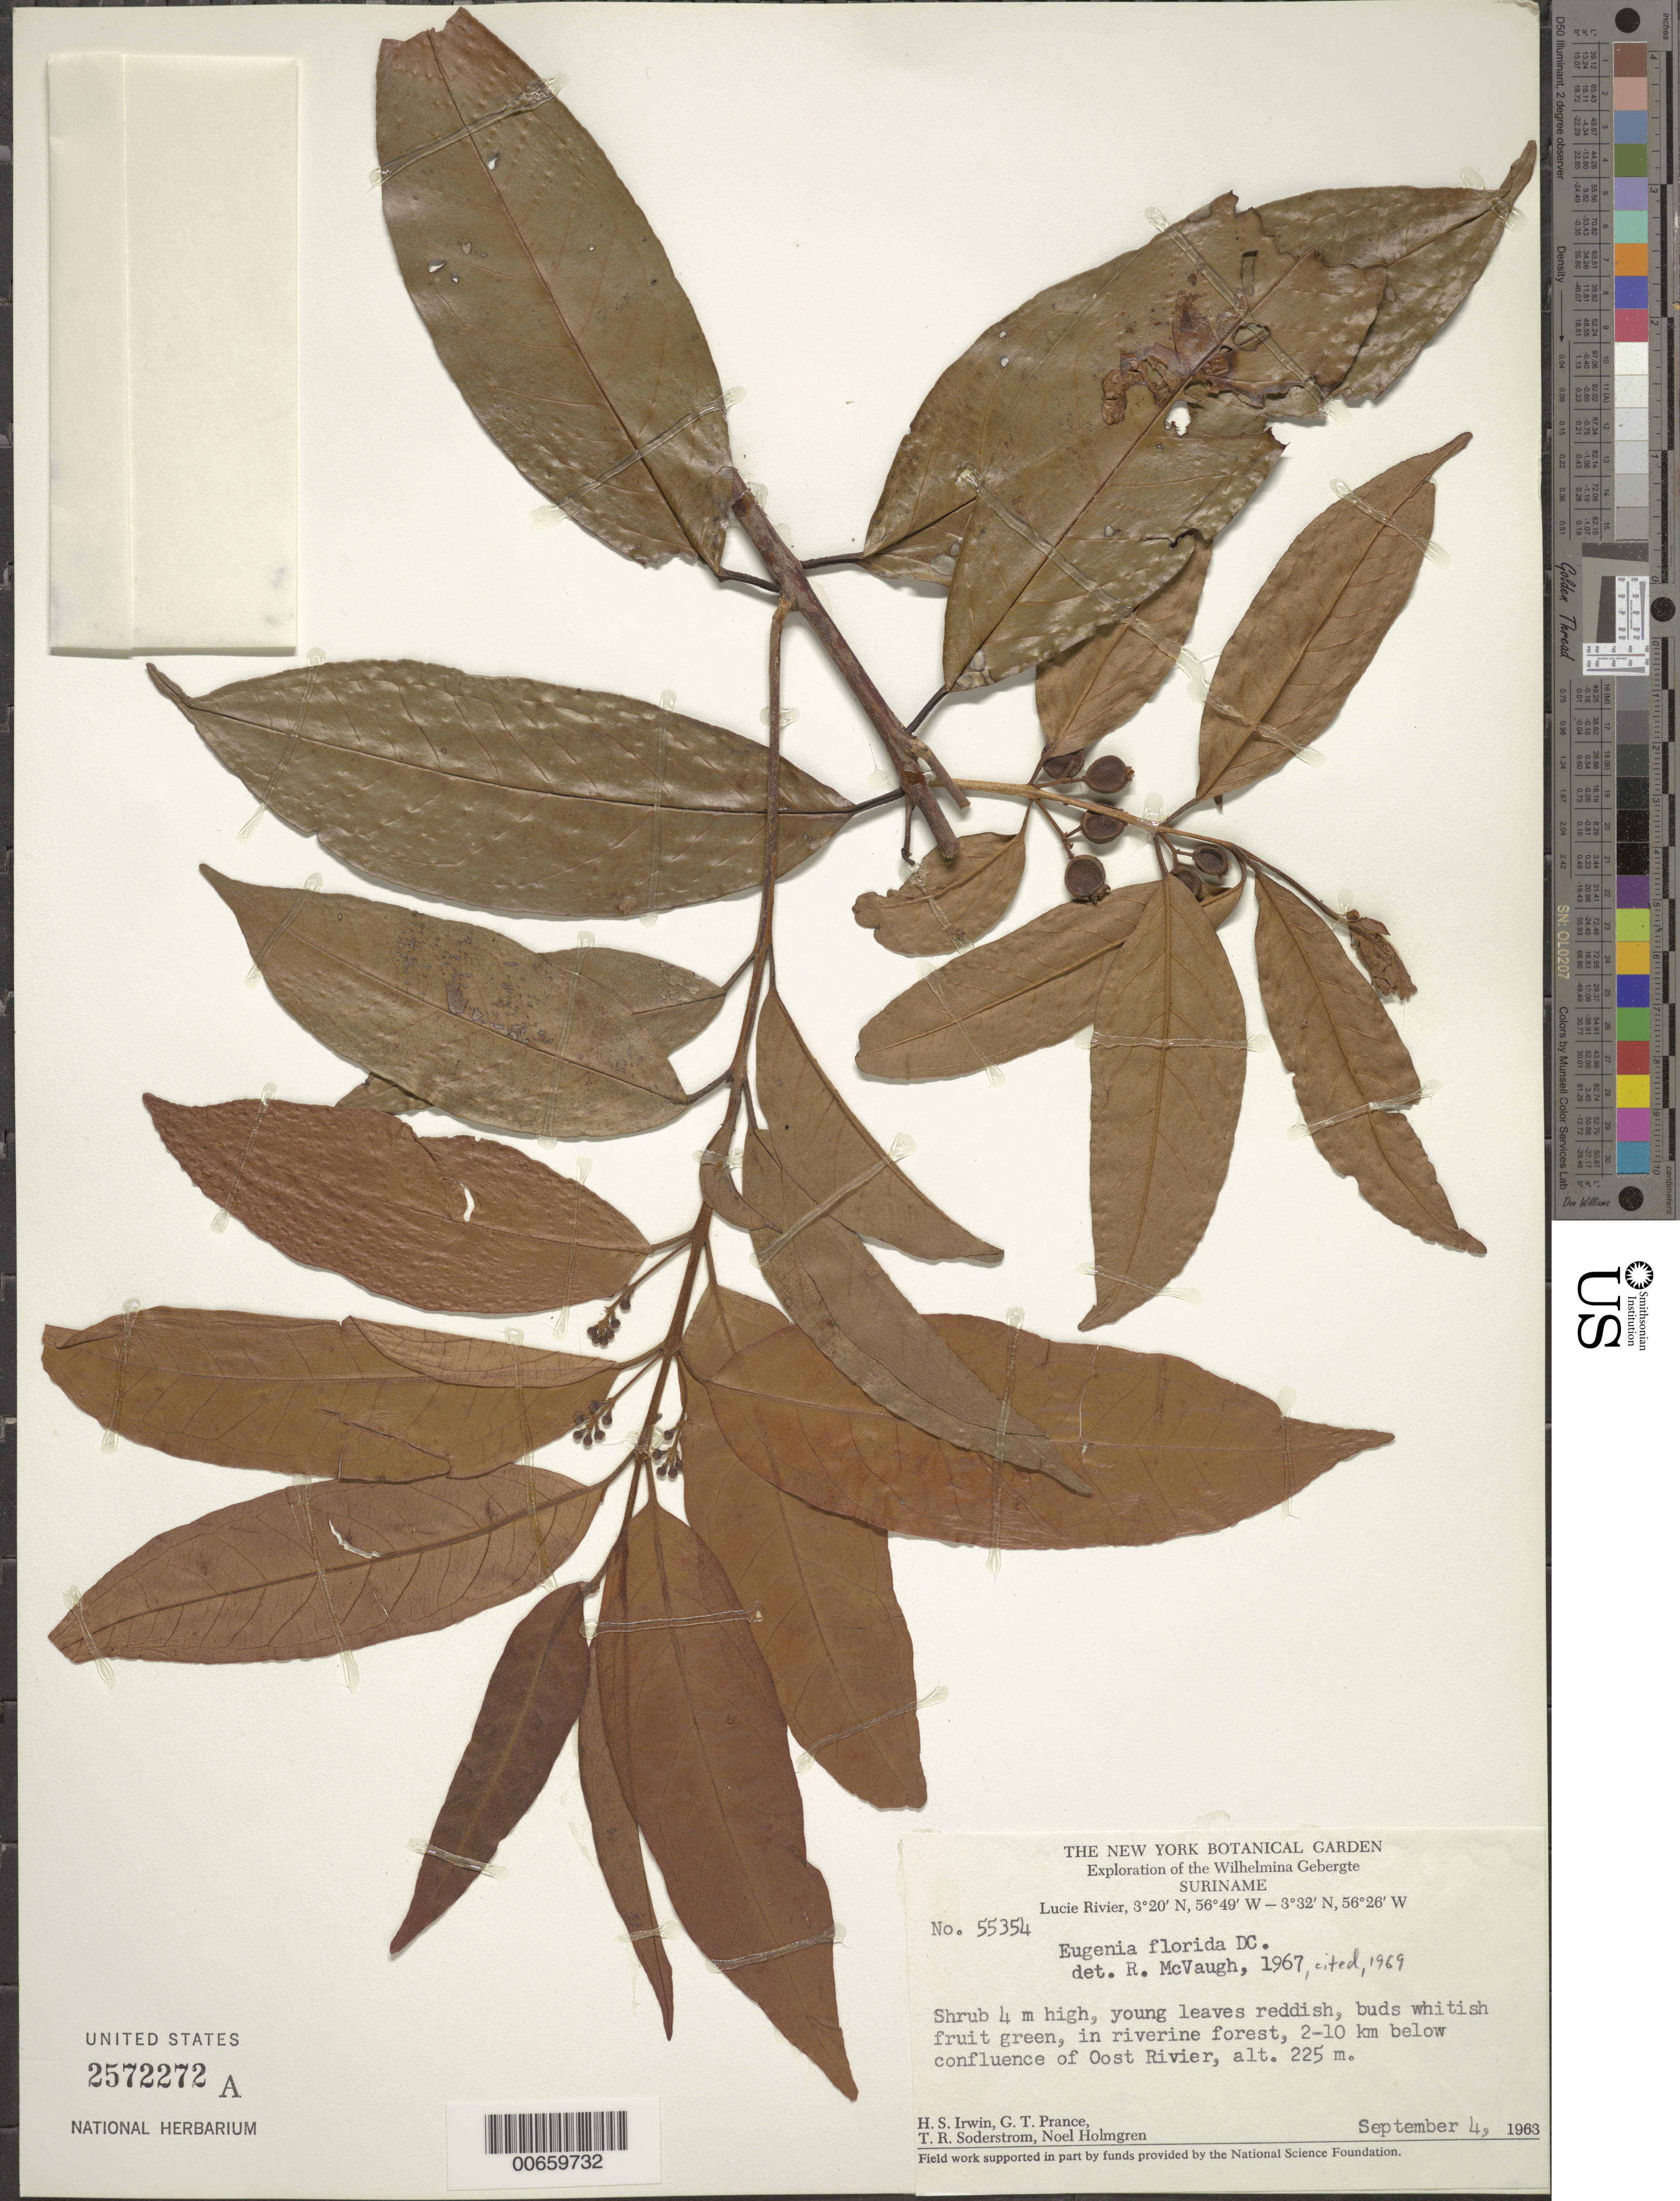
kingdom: Plantae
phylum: Tracheophyta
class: Magnoliopsida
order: Myrtales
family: Myrtaceae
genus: Eugenia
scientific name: Eugenia florida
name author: DC.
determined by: McVaugh, R.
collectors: H. Irwin, G. T. Prance, T. R. Soderstrom & N. H. Holmgren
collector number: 55354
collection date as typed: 4-Sep-63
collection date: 1963-09-04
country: Suriname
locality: Lucie R., 2-10 km below confl. with Oost R., Wilhelmina Gebergte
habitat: Riverine forest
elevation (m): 225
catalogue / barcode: US 2572272A